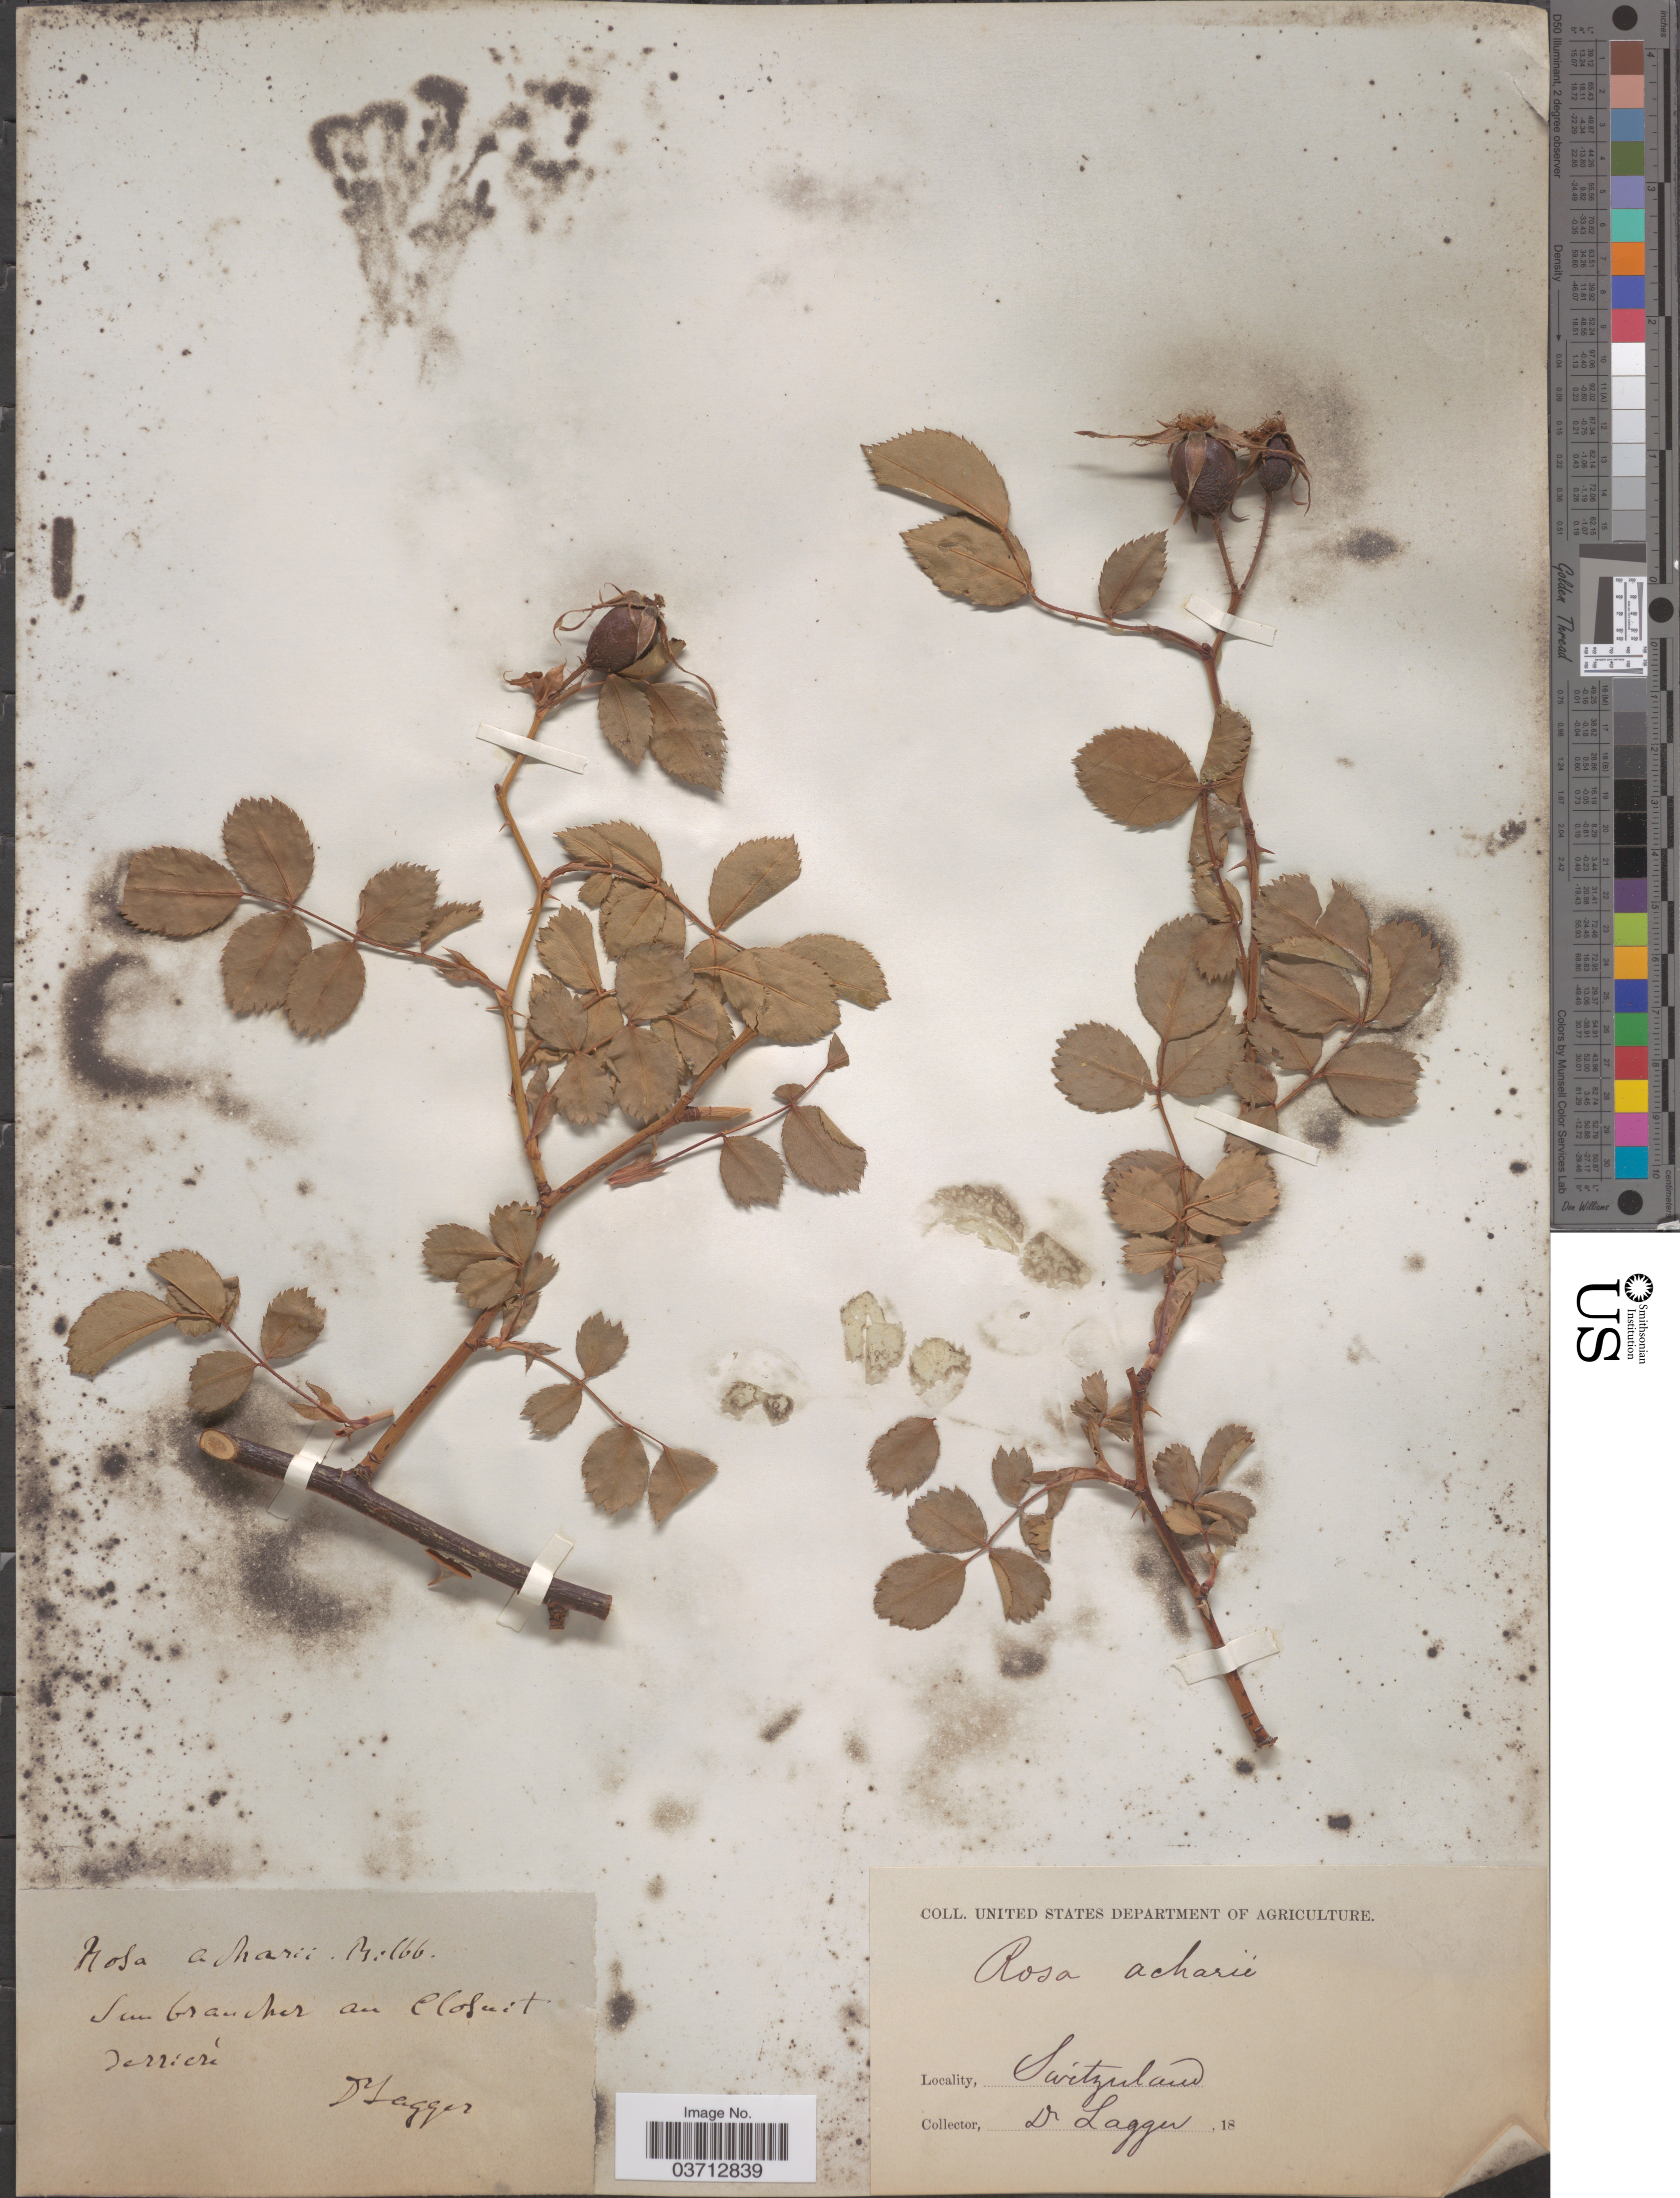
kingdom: Plantae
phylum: Tracheophyta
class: Magnoliopsida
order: Rosales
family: Rosaceae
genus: Rosa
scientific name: Rosa acharii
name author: Billb.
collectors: F. J. Lagger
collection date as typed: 18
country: Switzerland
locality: Sur Grenchen au Closuit derriere.